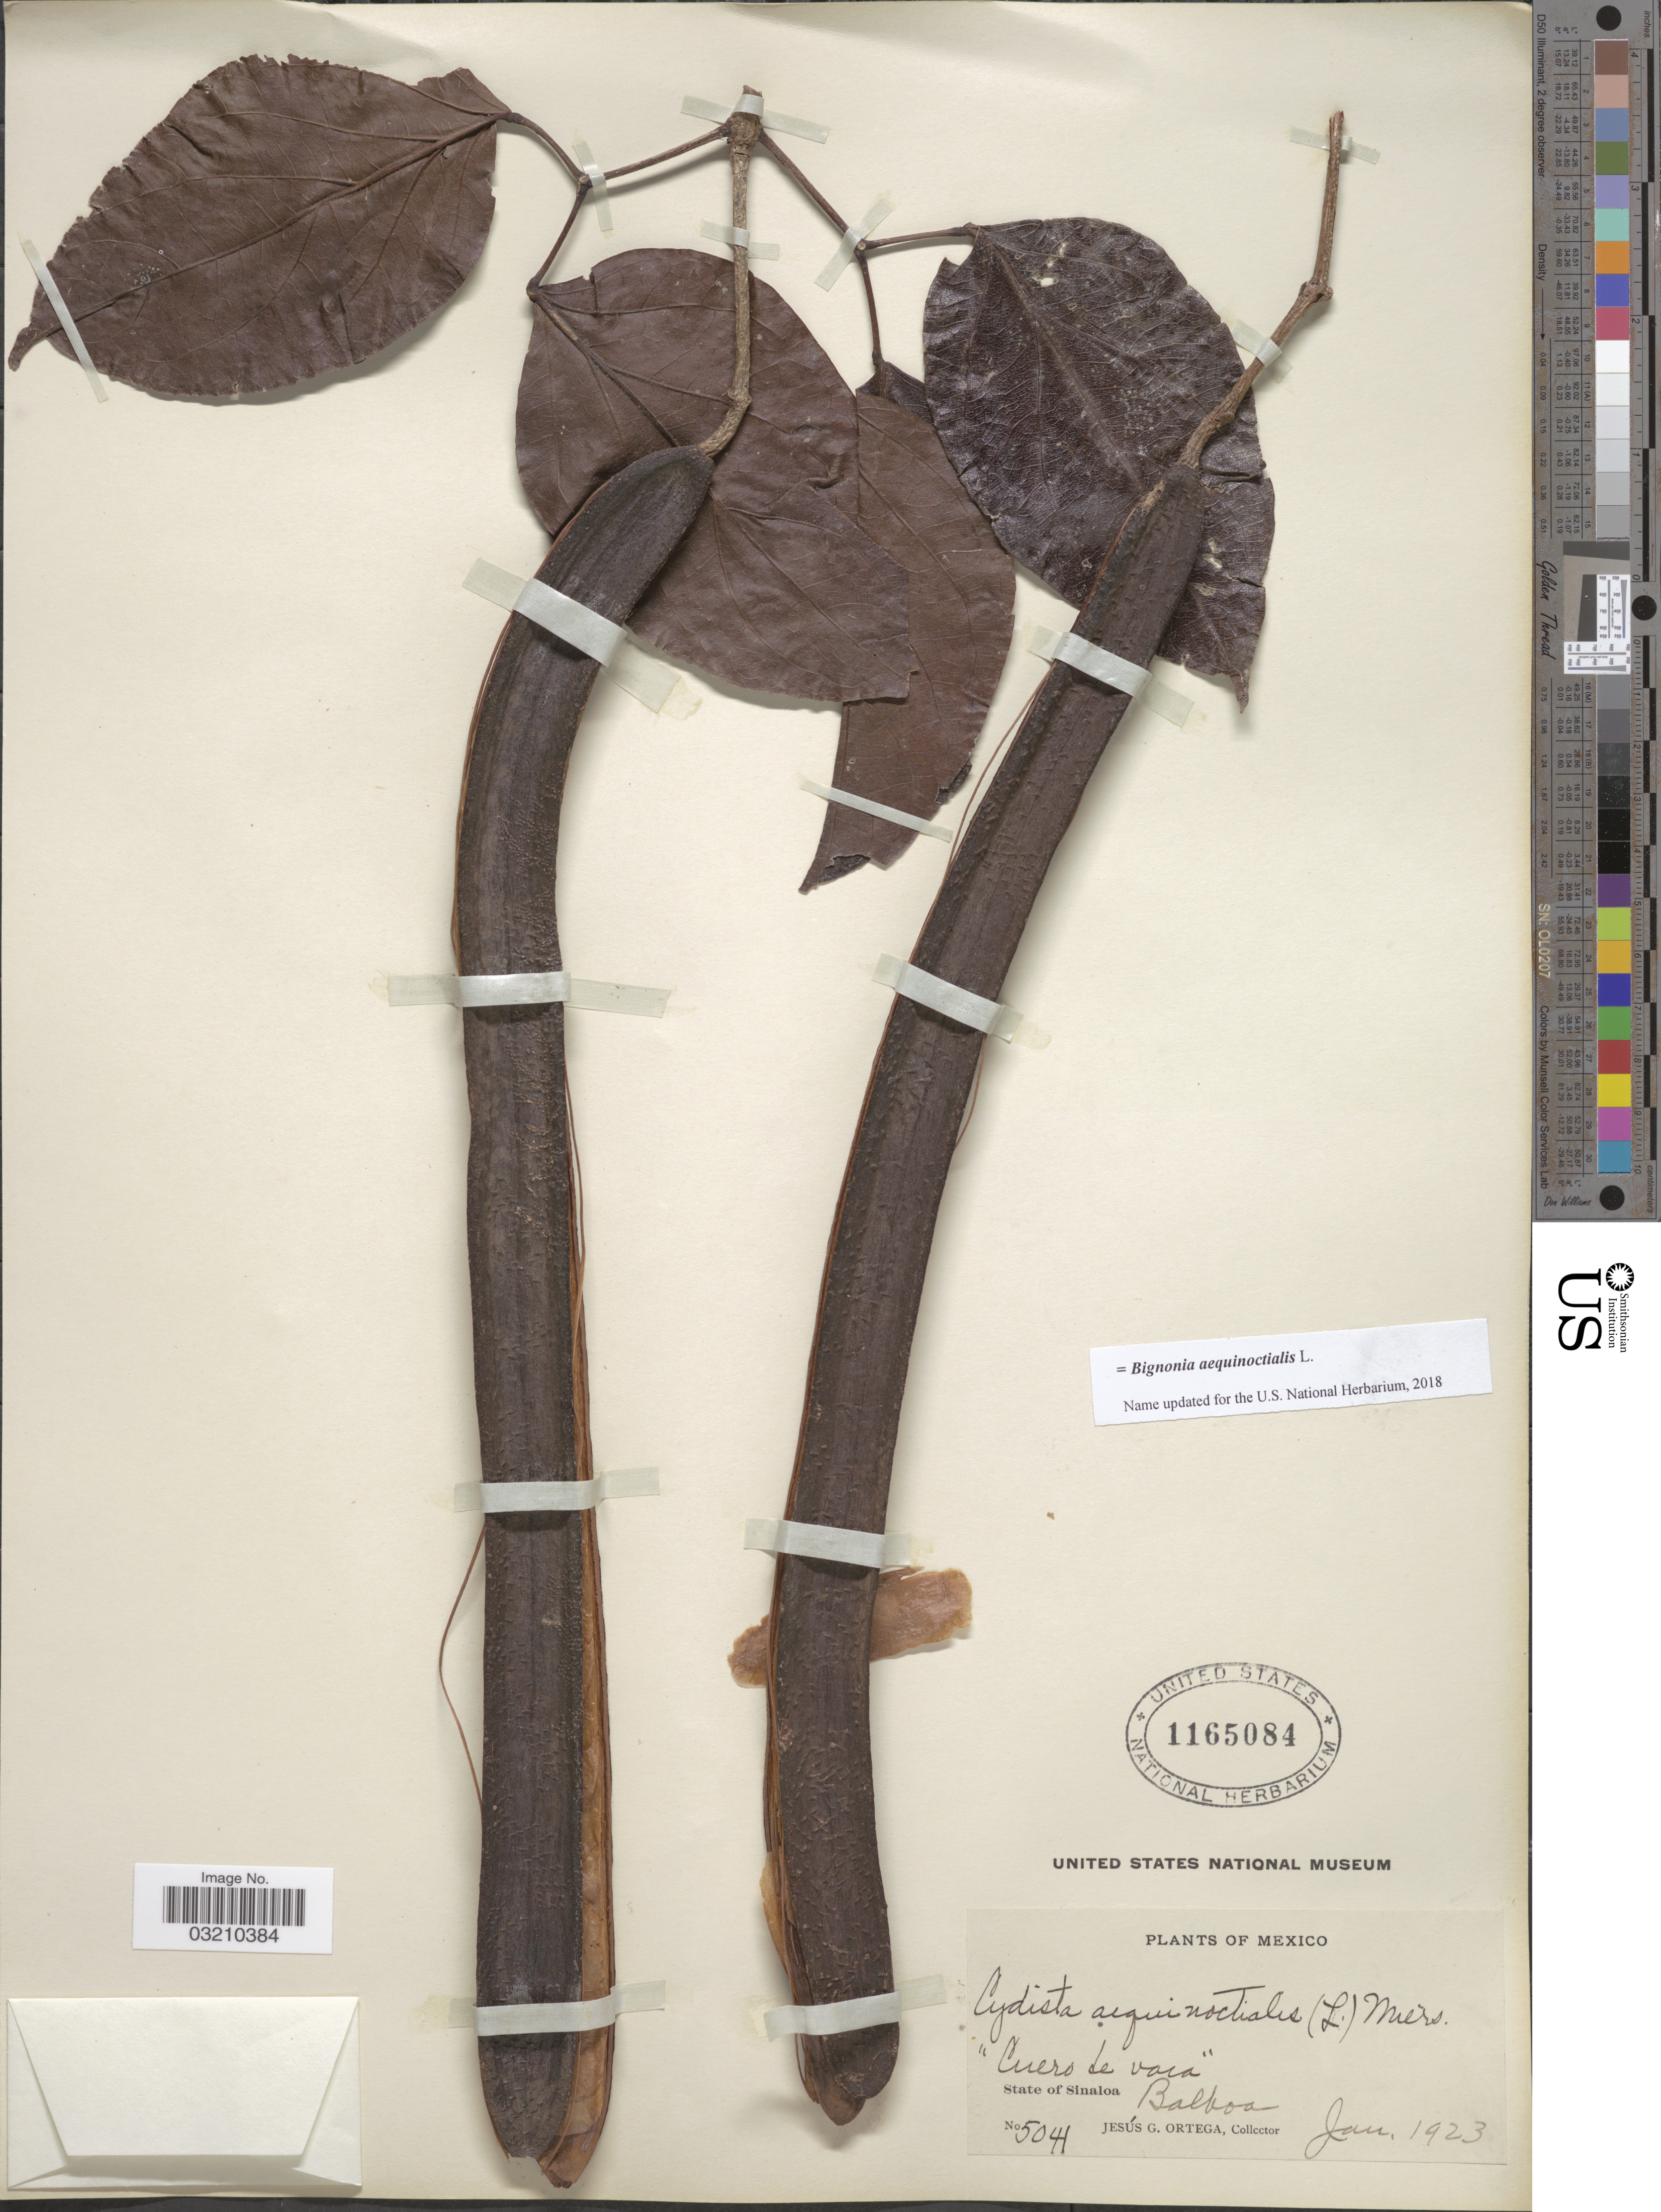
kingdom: Plantae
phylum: Tracheophyta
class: Magnoliopsida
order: Lamiales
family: Bignoniaceae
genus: Bignonia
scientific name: Bignonia aequinoctialis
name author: L.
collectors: J. Ortega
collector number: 5041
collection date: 1923-01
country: Mexico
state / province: Sinaloa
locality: Balboa.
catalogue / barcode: US 1165084